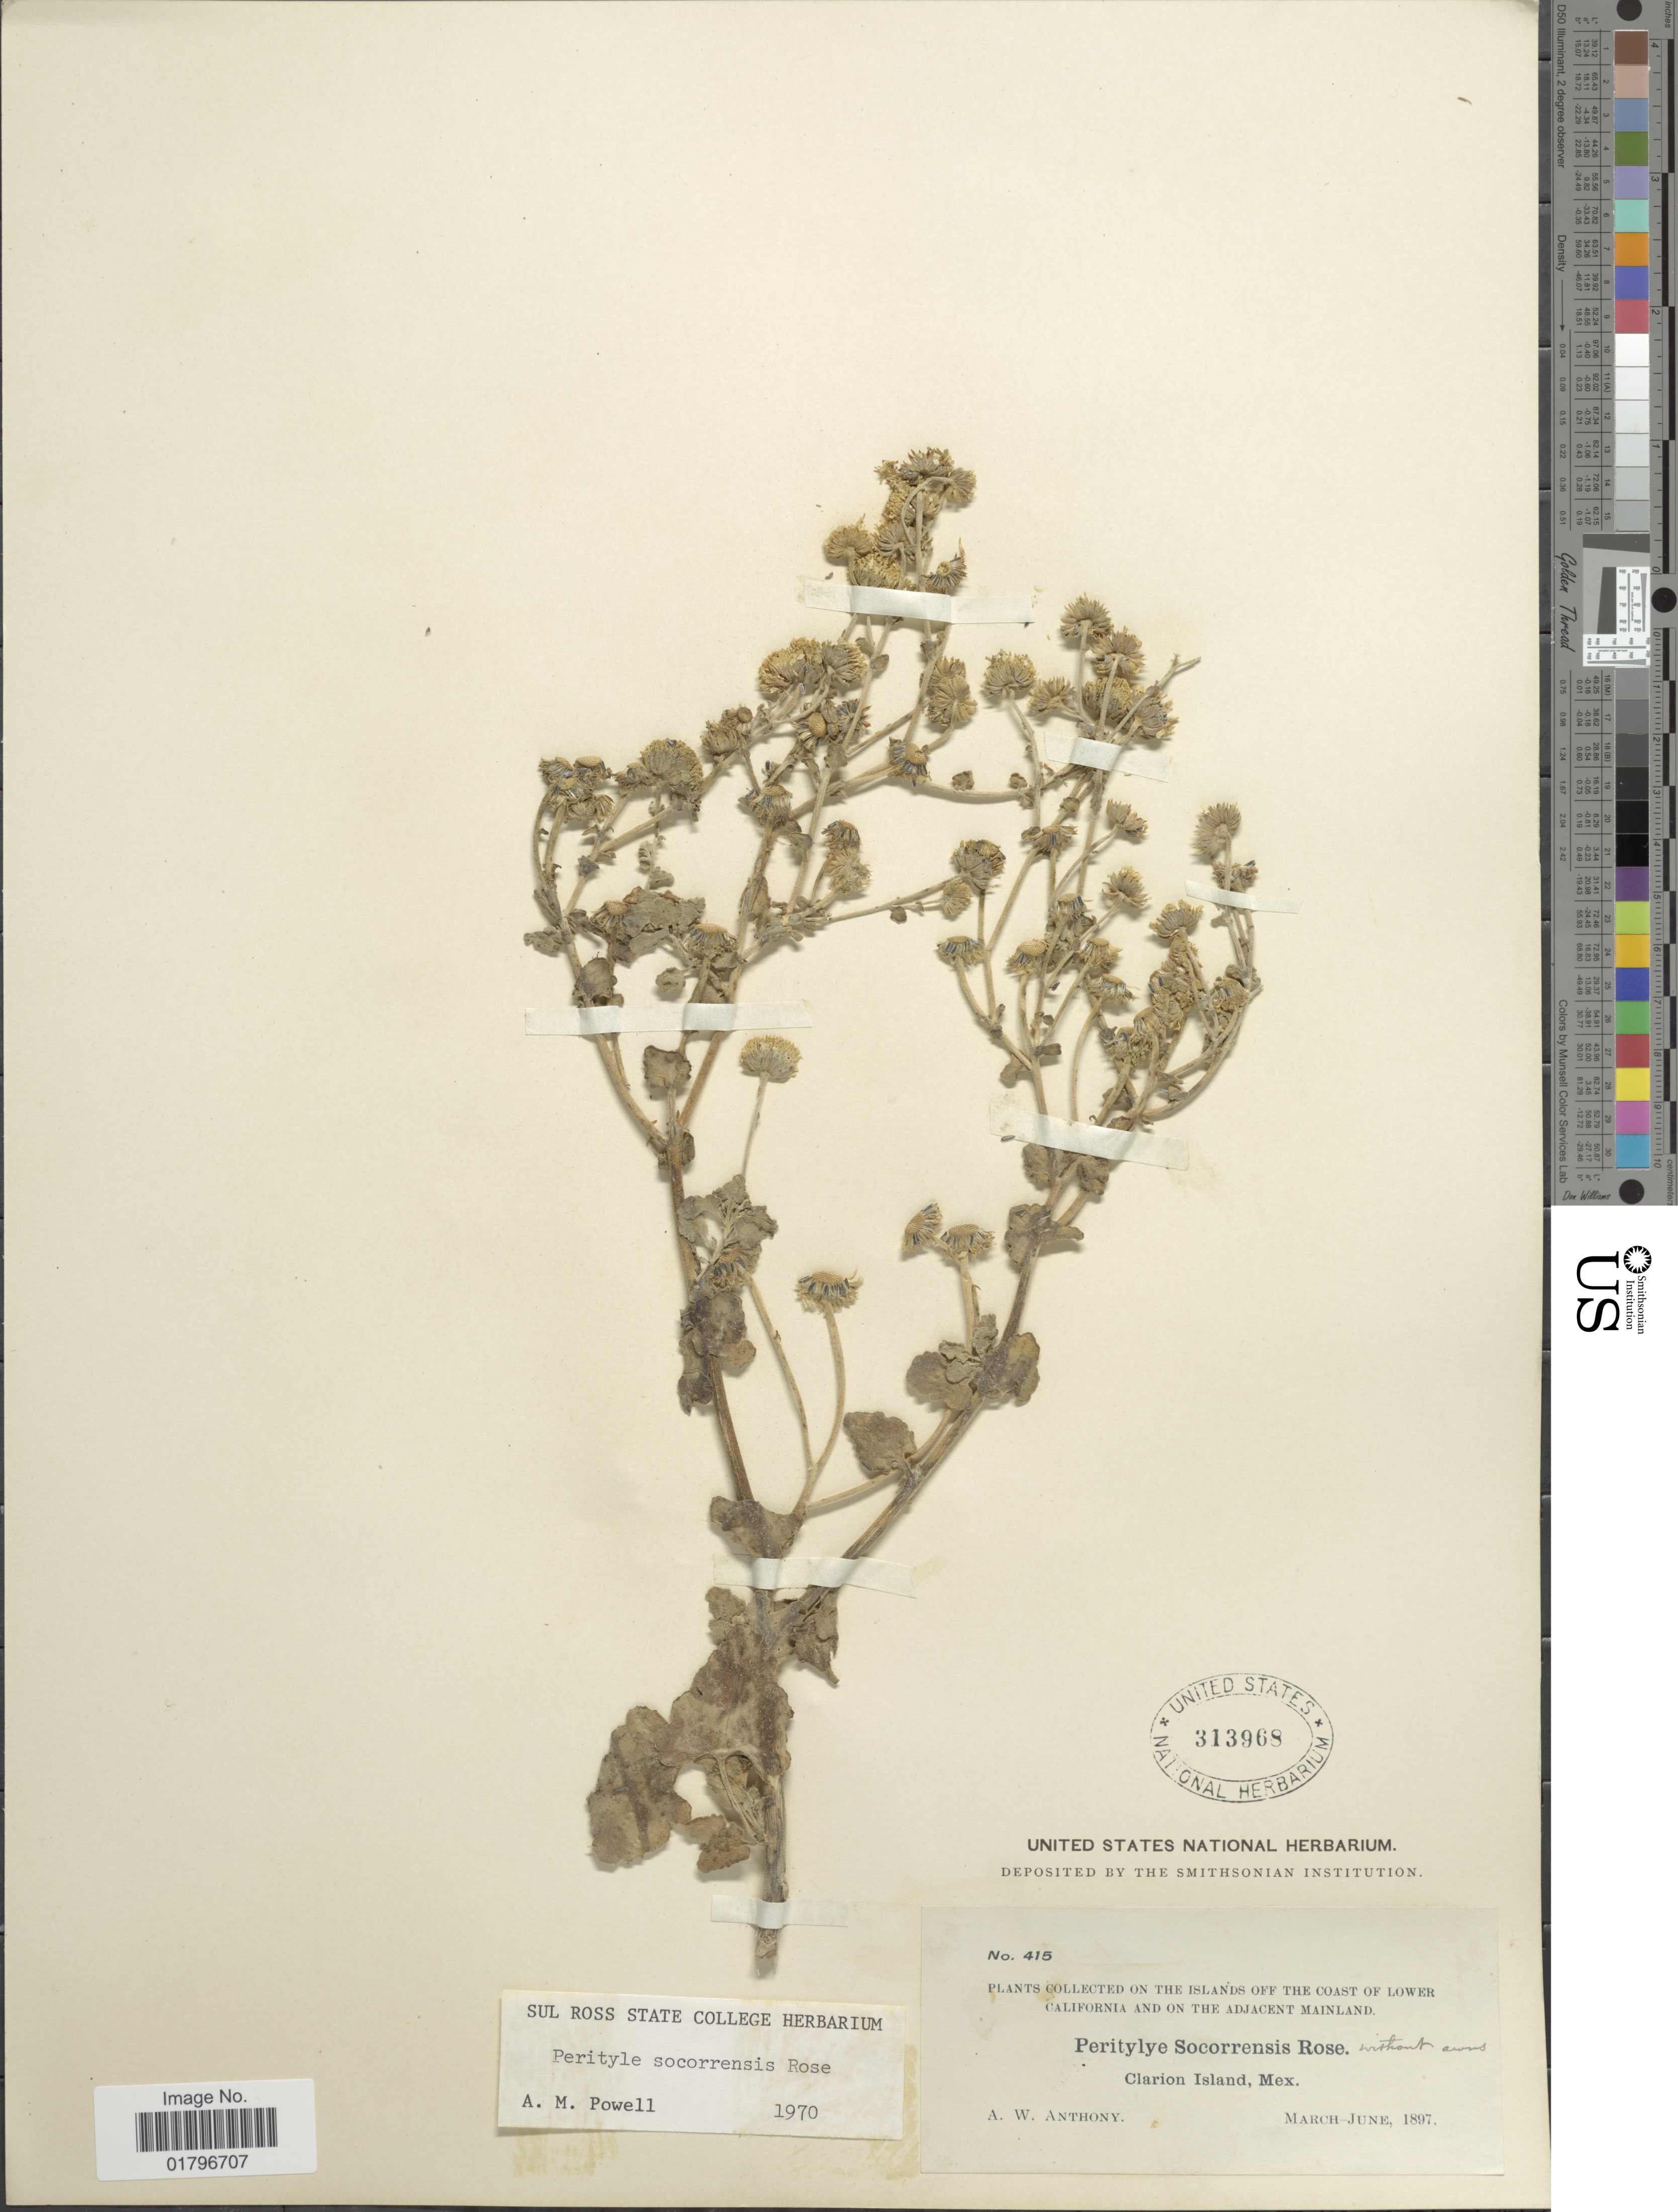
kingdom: Plantae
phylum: Tracheophyta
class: Magnoliopsida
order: Asterales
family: Asteraceae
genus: Perityle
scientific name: Perityle socorrosensis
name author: Rose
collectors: A. W. Anthony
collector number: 415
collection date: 1897-03/1897-06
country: Mexico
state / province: Colima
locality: On the islands off the coast of Lower California and on the adjacent Mainland. Clarion Island, Mex.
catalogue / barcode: US 313968